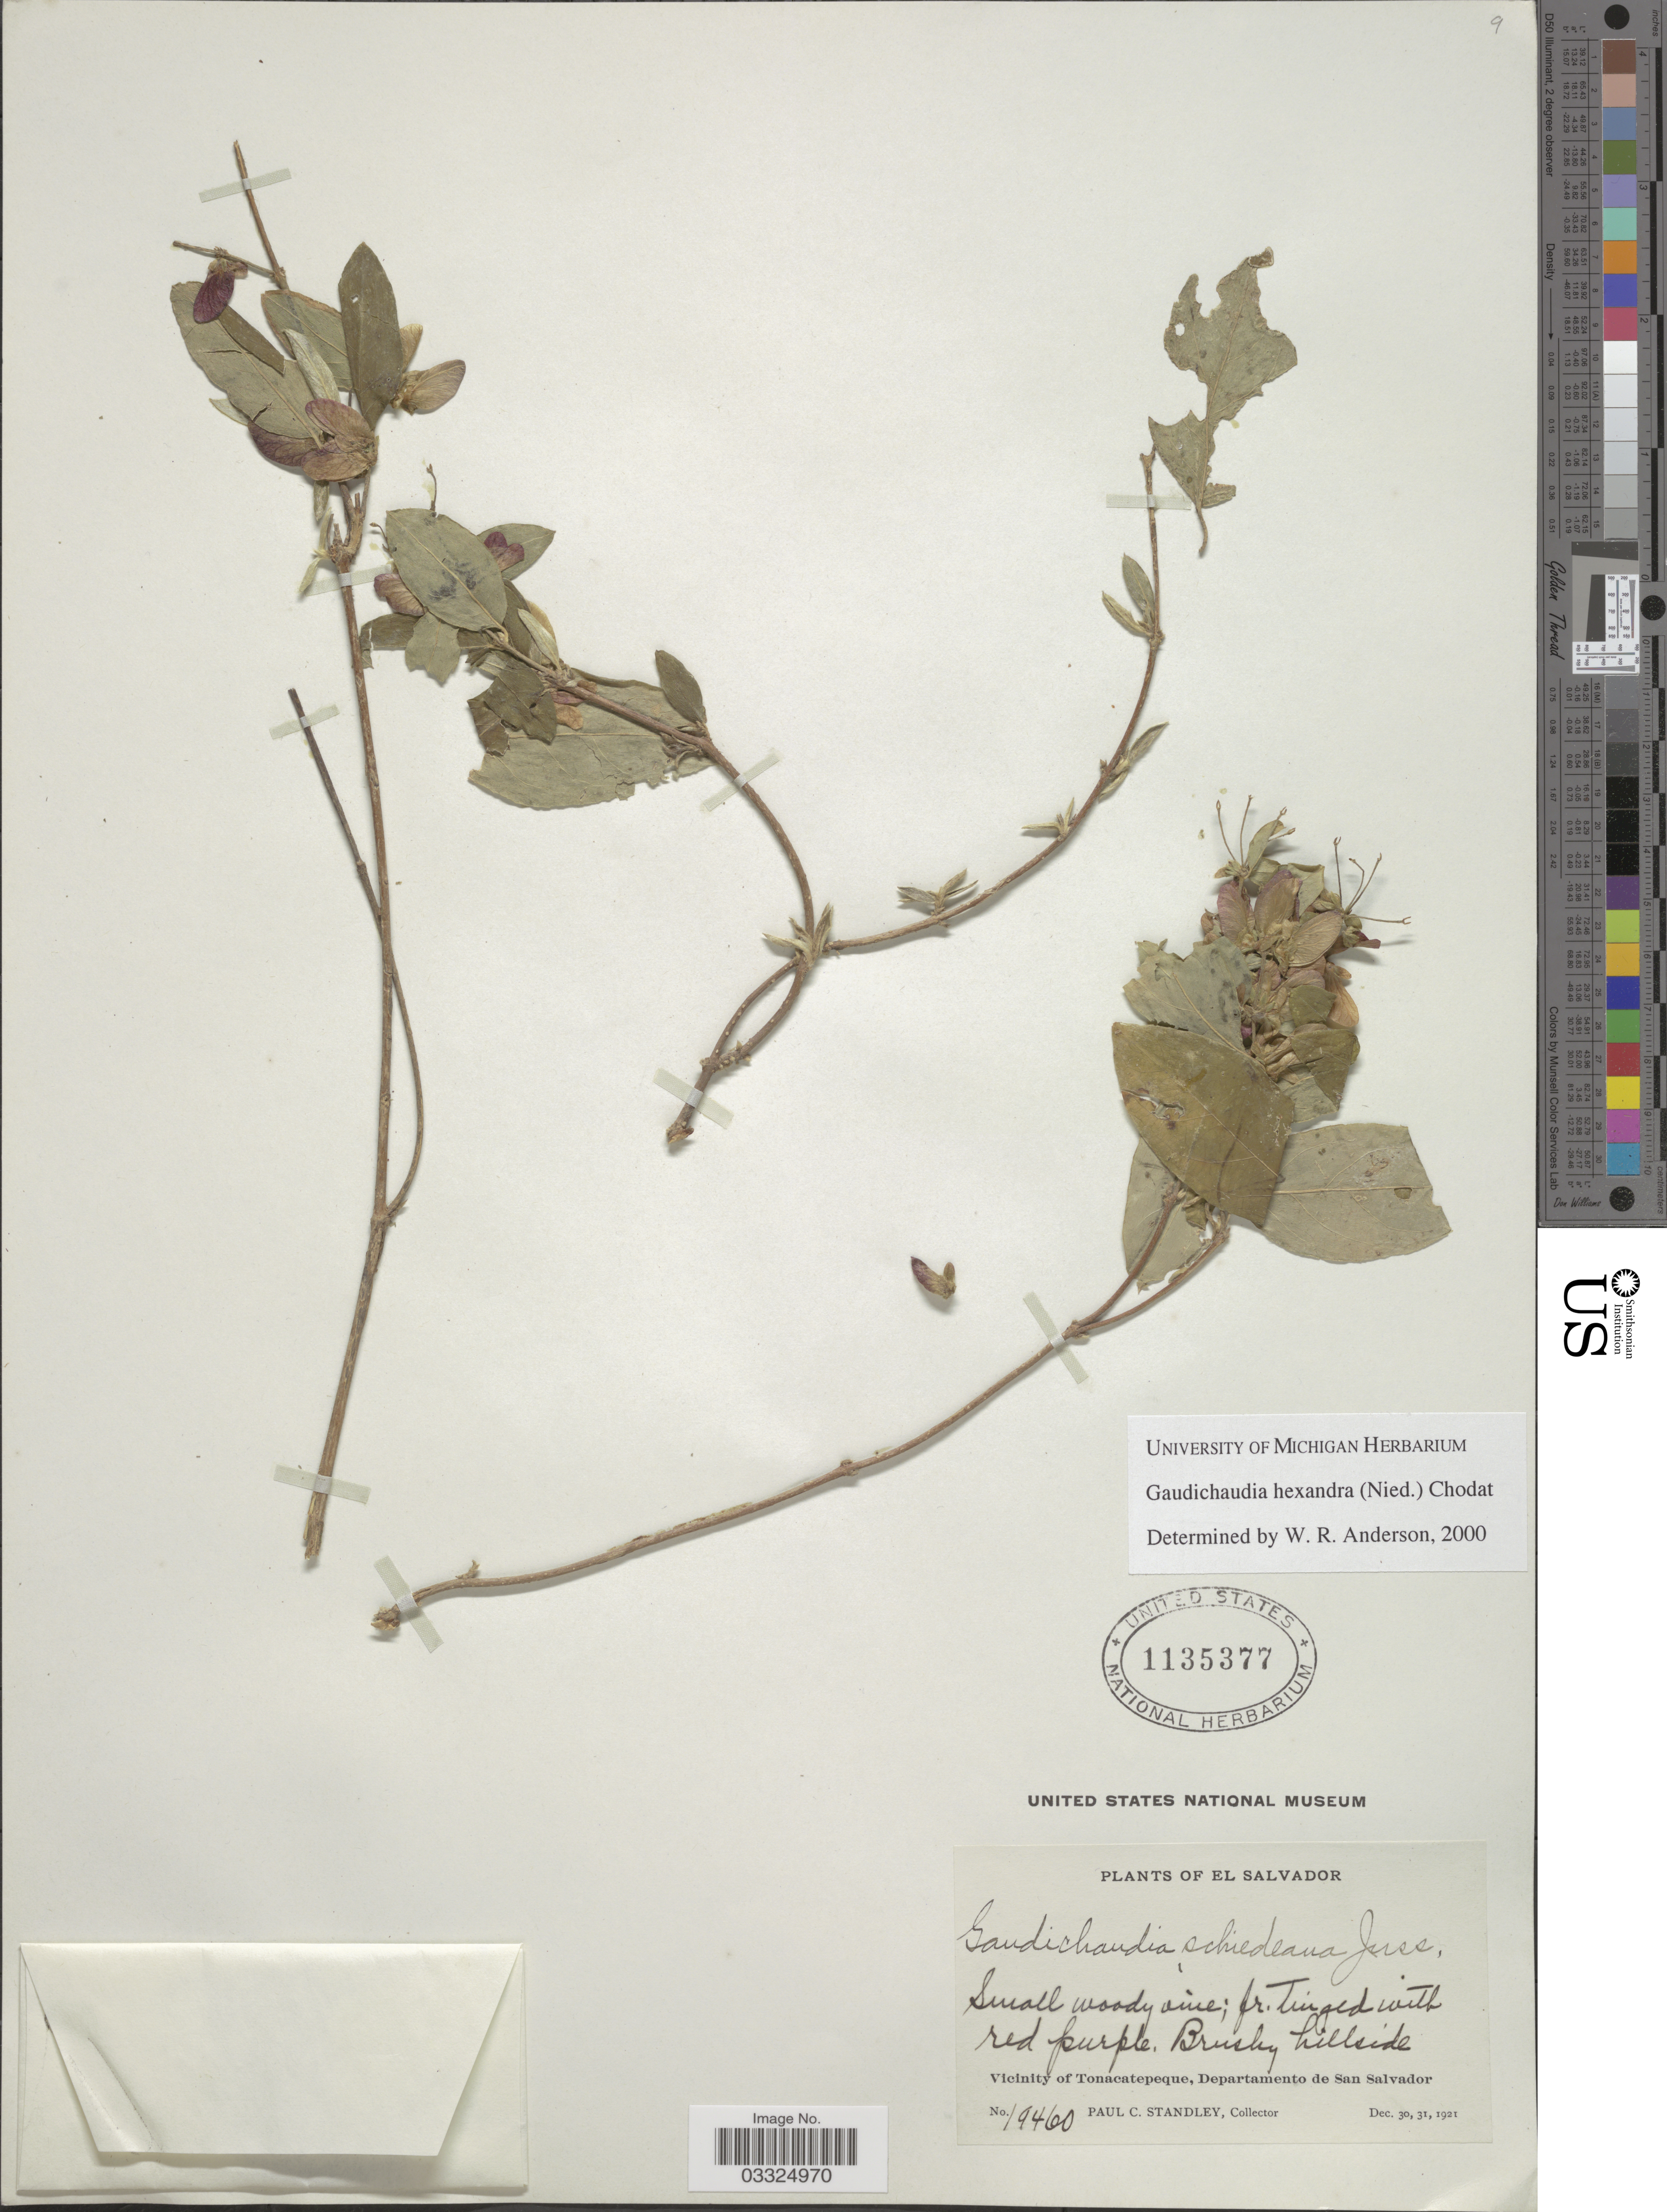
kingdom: Plantae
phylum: Tracheophyta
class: Magnoliopsida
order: Malpighiales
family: Malpighiaceae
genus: Gaudichaudia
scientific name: Gaudichaudia hexandra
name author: (Nied.) Chodat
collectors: P. C. Standley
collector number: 19460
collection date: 1921-12-30/1921-12-31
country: El Salvador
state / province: San Salvador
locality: Vicinity of Tonacatepeque, Departamento de San Salvador.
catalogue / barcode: US 1135377